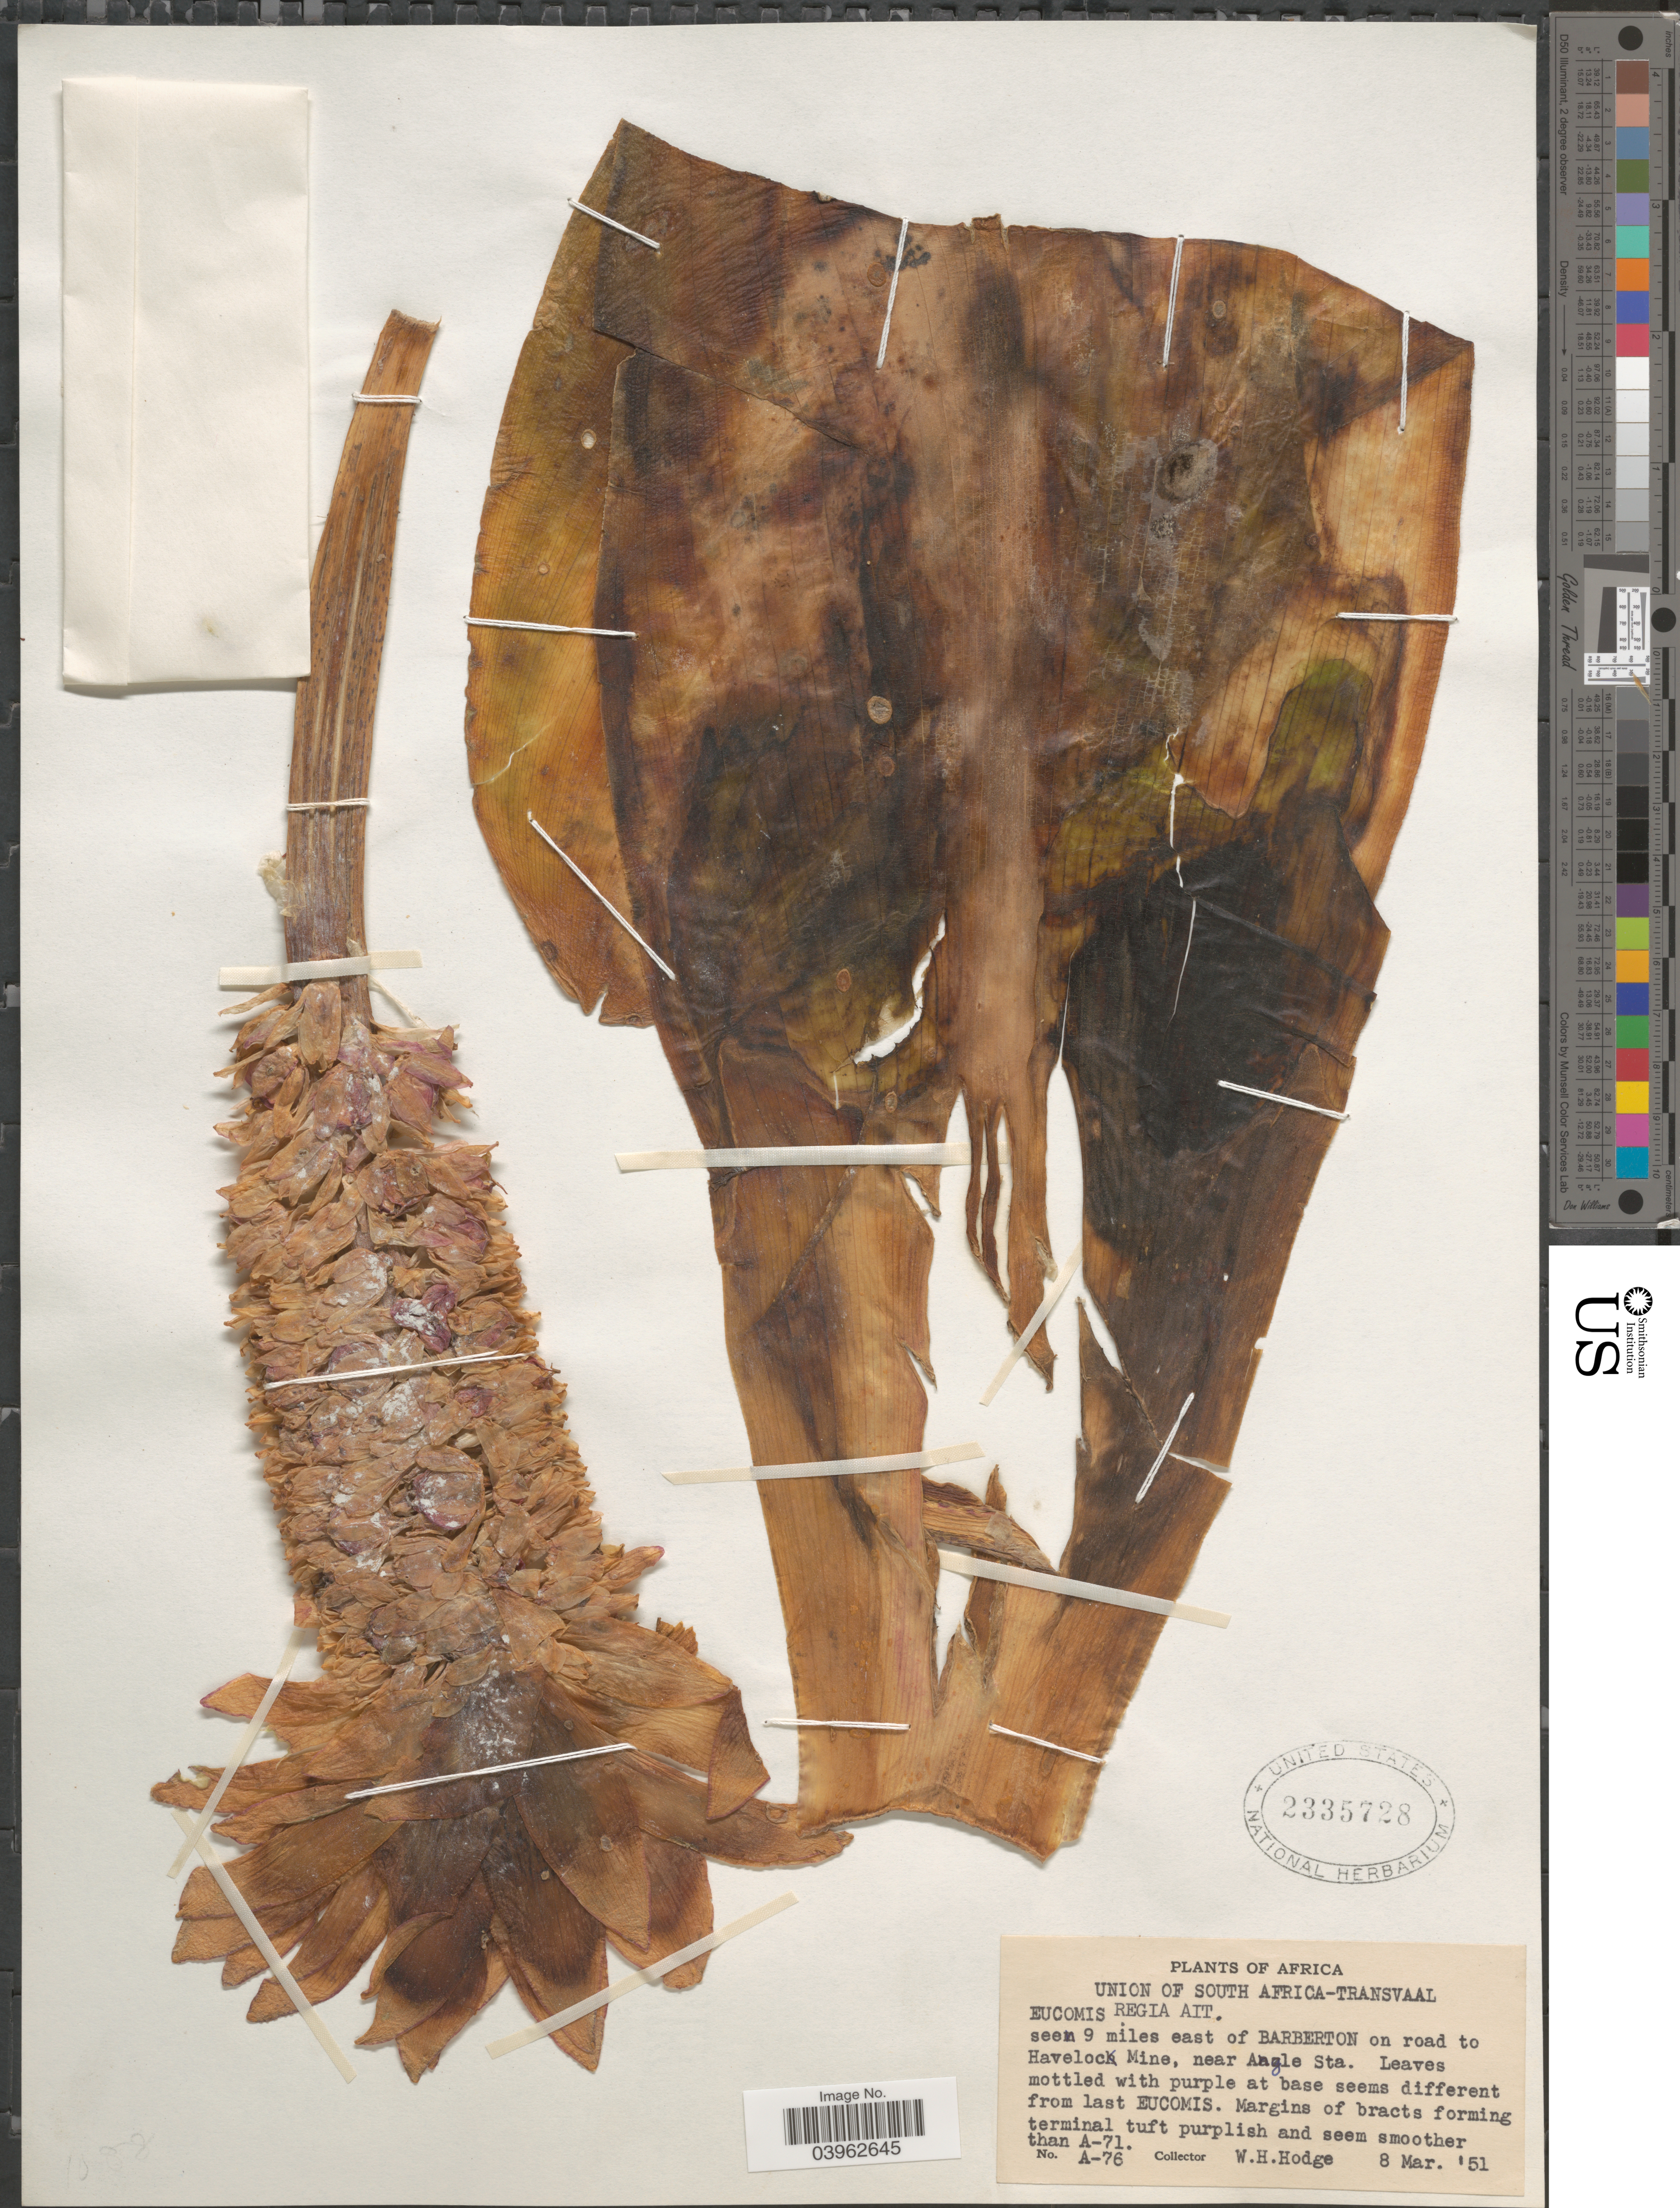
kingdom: Plantae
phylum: Tracheophyta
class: Liliopsida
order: Asparagales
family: Asparagaceae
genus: Eucomis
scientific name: Eucomis regia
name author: (L.) Aiton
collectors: W. Hodge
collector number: A-76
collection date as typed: Transcribed d/m/y: 8/3/51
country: South Africa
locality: Union of South Africa-Transvaal. Seen 9 miles east of Barberton on road to Havelock Mine, near Angle Sta.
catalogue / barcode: US 2335728